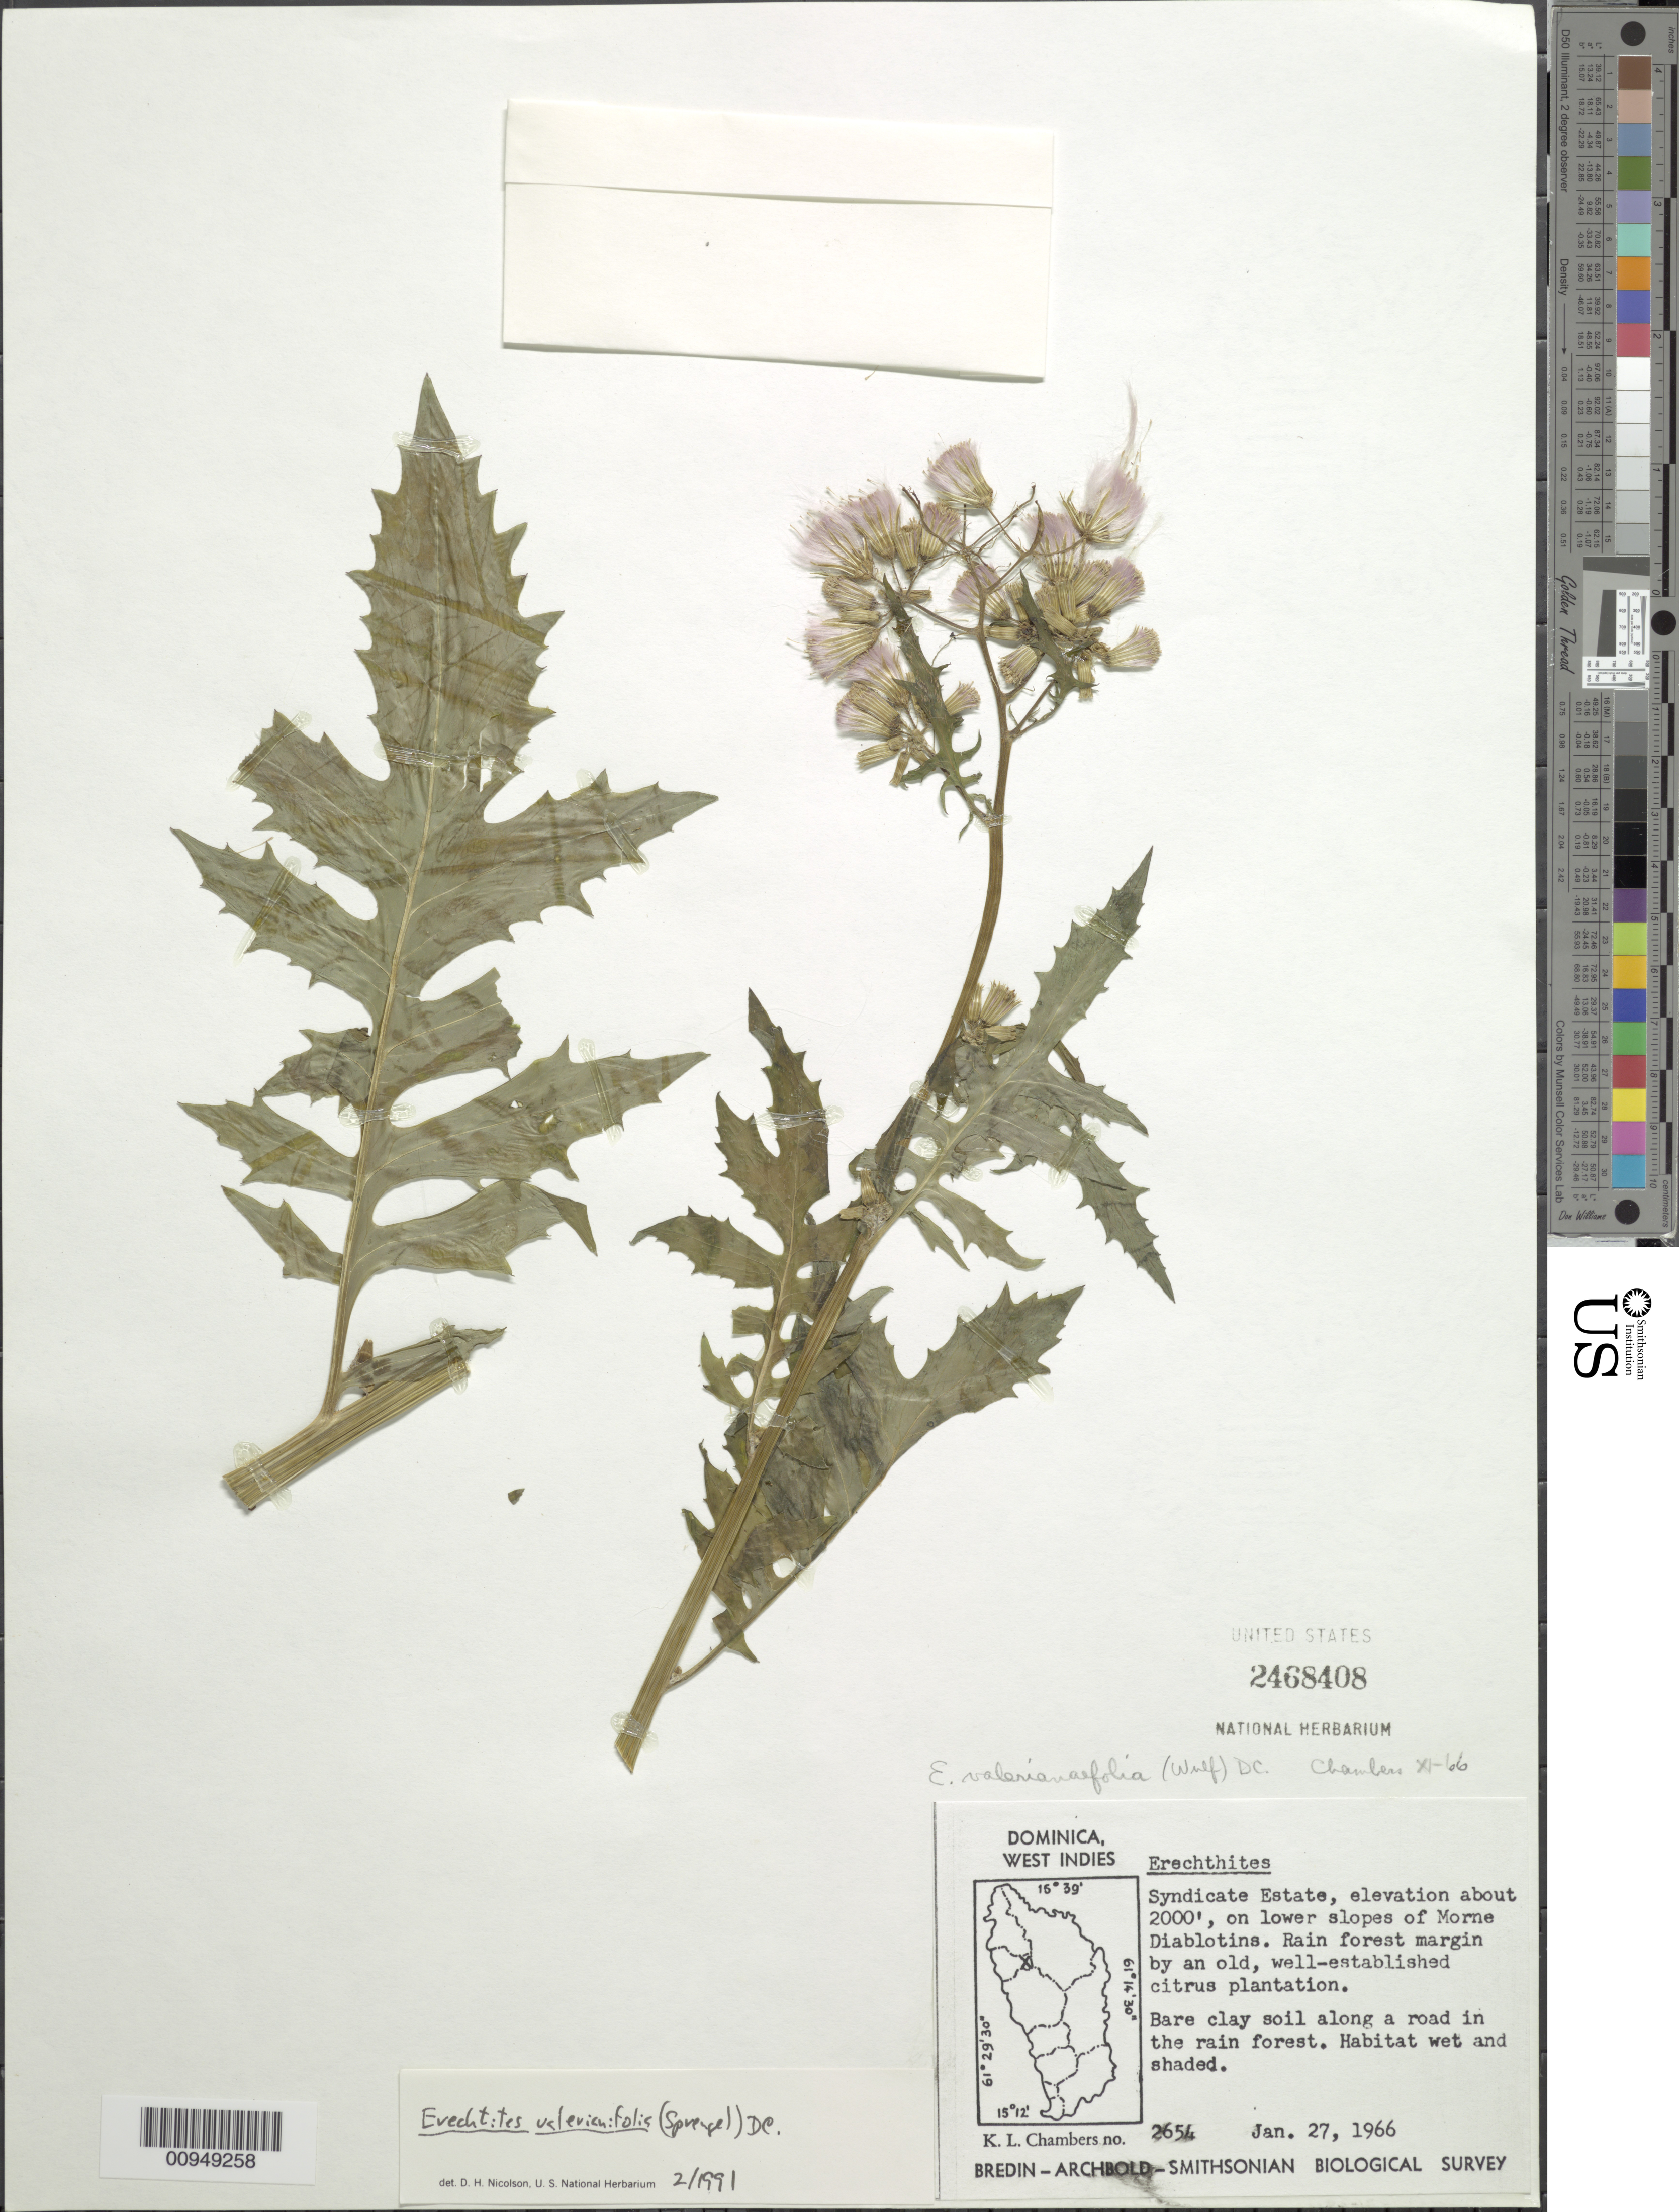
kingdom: Plantae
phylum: Tracheophyta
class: Magnoliopsida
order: Asterales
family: Asteraceae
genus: Erechtites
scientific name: Erechtites valerianifolius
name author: (Link ex Spreng.) DC.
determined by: Nicolson, Dan H.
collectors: K. L. Chambers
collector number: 2654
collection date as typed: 27 Jan 1966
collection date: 1966-01-27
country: Dominica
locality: Syndicate Estate, on lower slopes of Morne Diablotins, rainforest margin by an old, well-established citrus plantation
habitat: Bare clay soil along a road in the rainforest; wet and shaded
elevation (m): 2000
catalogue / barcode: US 2468408